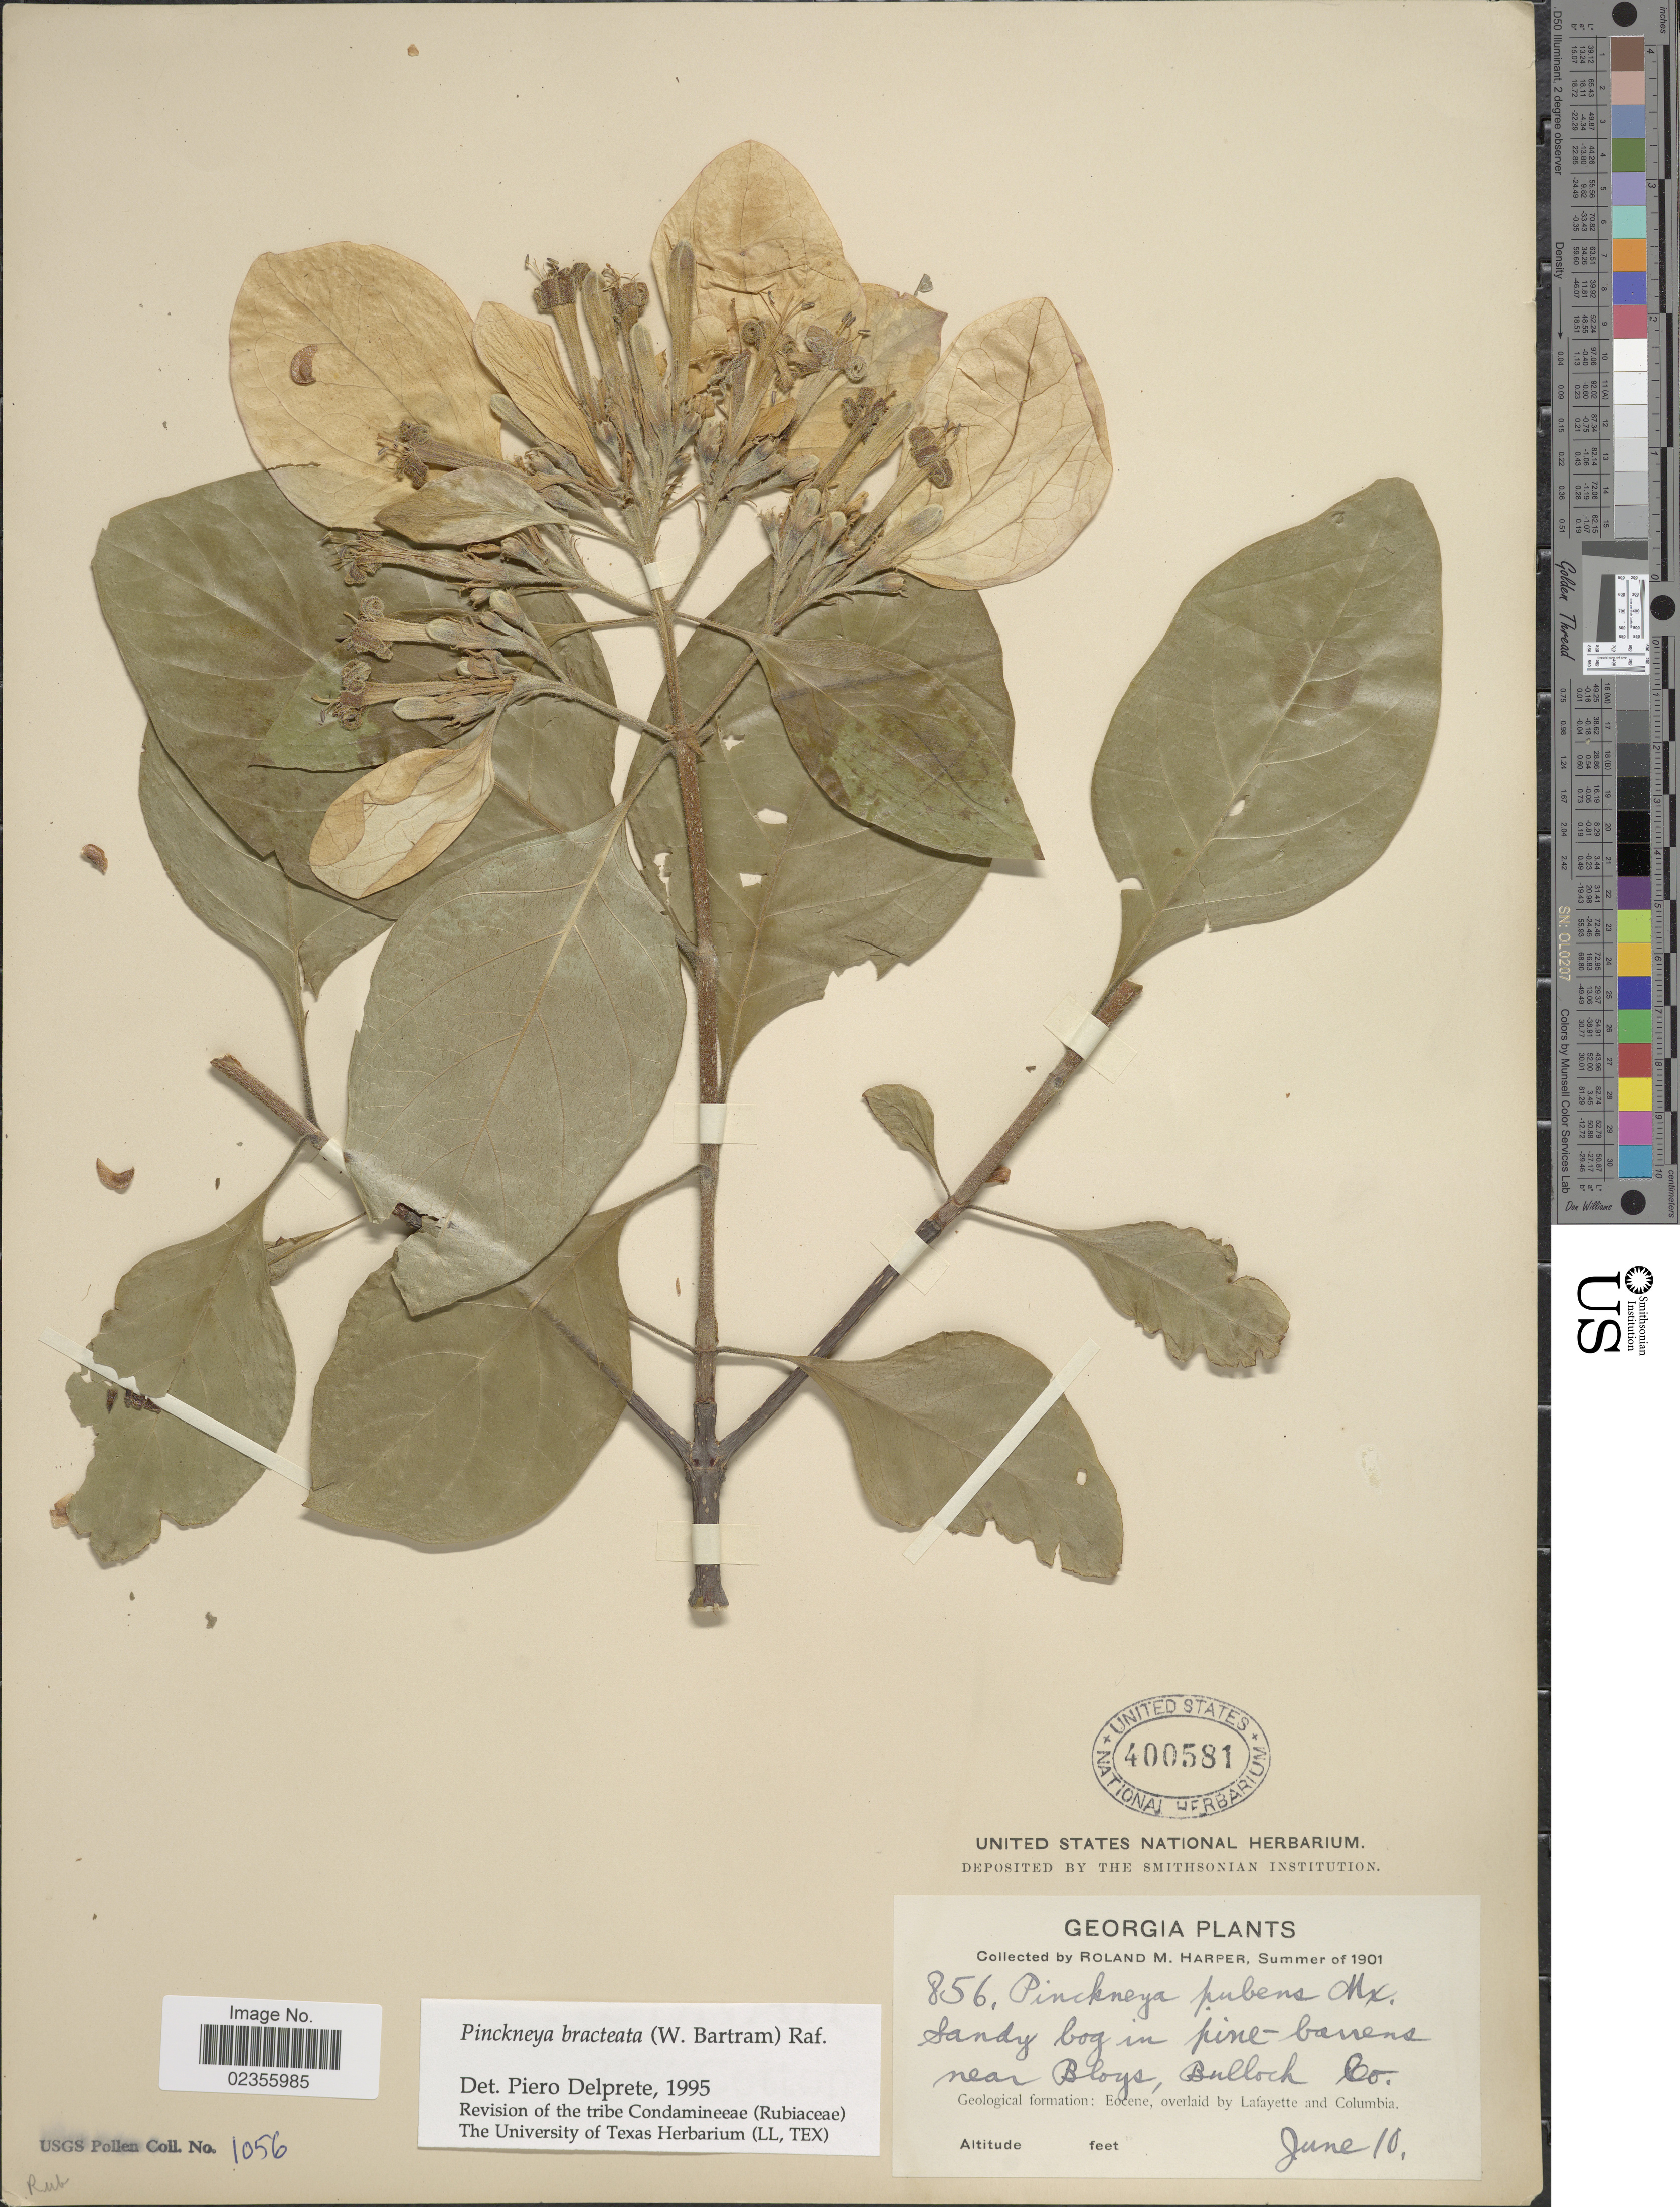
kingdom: Plantae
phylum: Tracheophyta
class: Magnoliopsida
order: Gentianales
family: Rubiaceae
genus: Pinckneya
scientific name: Pinckneya pubens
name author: Michx.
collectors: R. M. Harper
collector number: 856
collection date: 1901-06-10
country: United States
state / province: Georgia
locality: Sandy bog in pine-barrens near Bloys, Bullock Co. Geological formation: Eocene, overlaid by Lafayette and Columbia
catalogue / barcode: US 400581